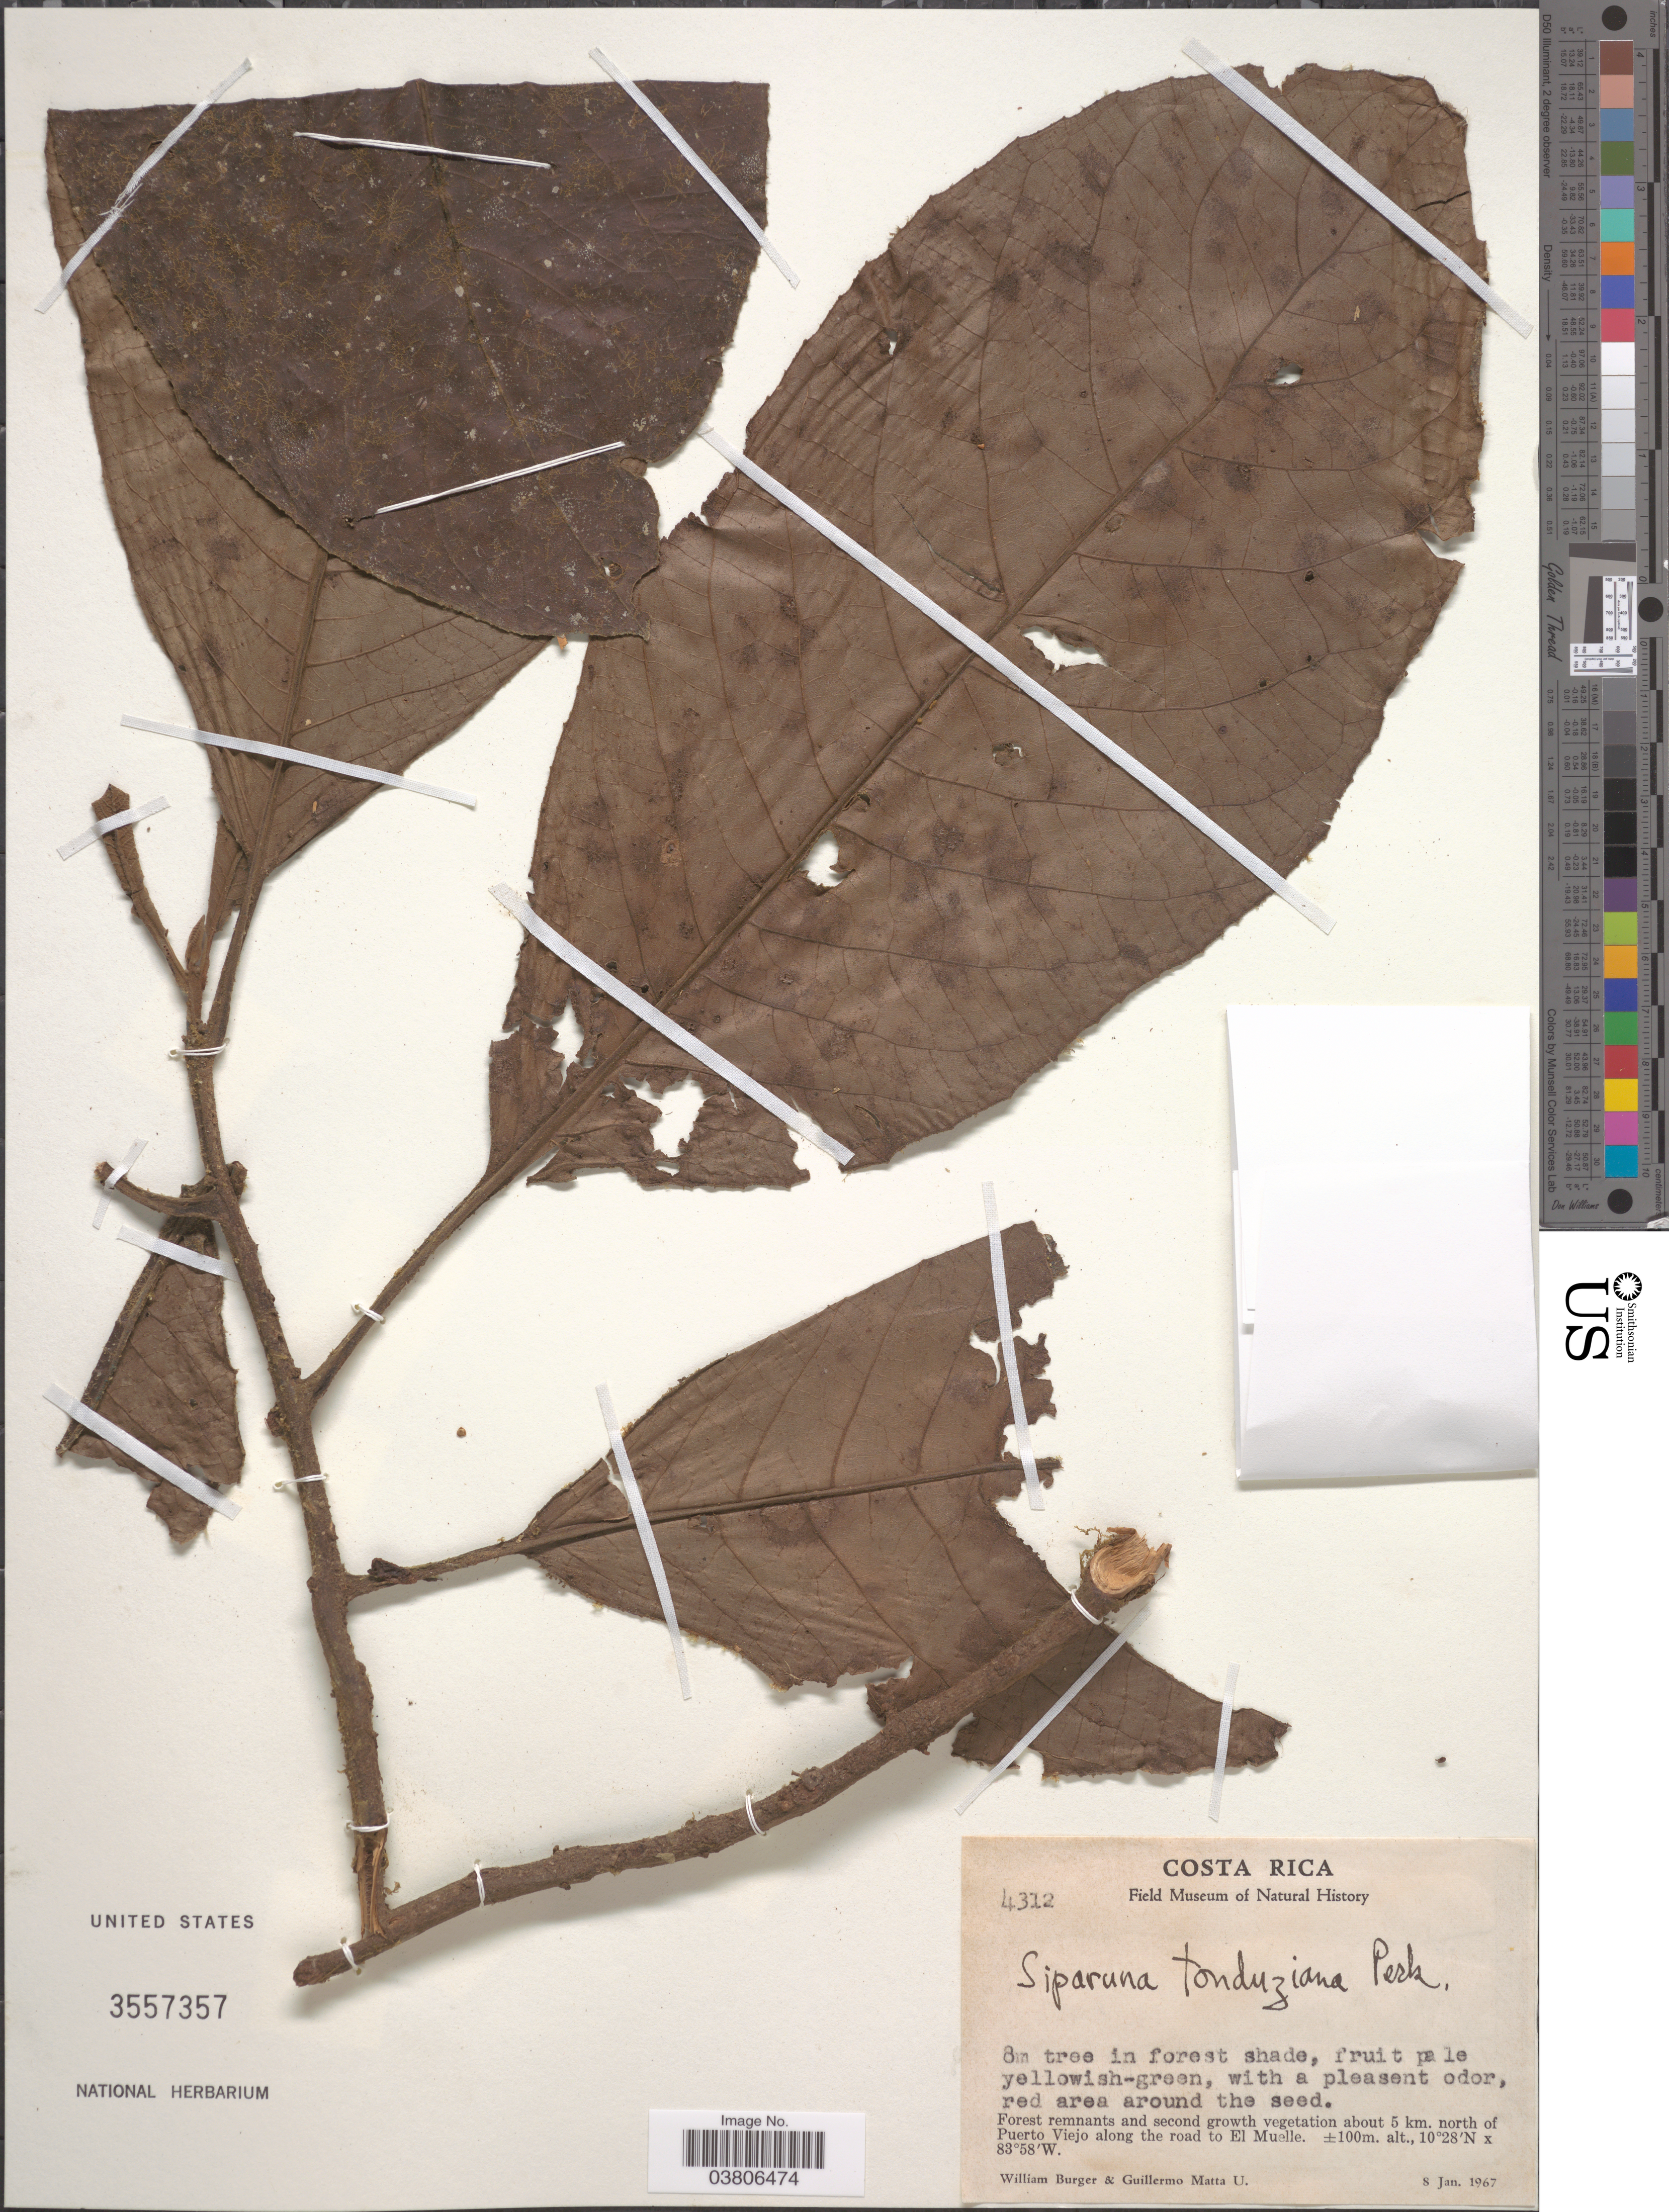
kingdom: Plantae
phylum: Tracheophyta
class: Magnoliopsida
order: Laurales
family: Siparunaceae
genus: Siparuna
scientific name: Siparuna grandiflora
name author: (Kunth) A. DC.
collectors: W. Burger & G. Matta U.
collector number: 4312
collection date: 1967-01-08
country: Costa Rica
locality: About 5 km. north of Puerto Viejo along the road to El Muelle.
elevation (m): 100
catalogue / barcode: US 3557357